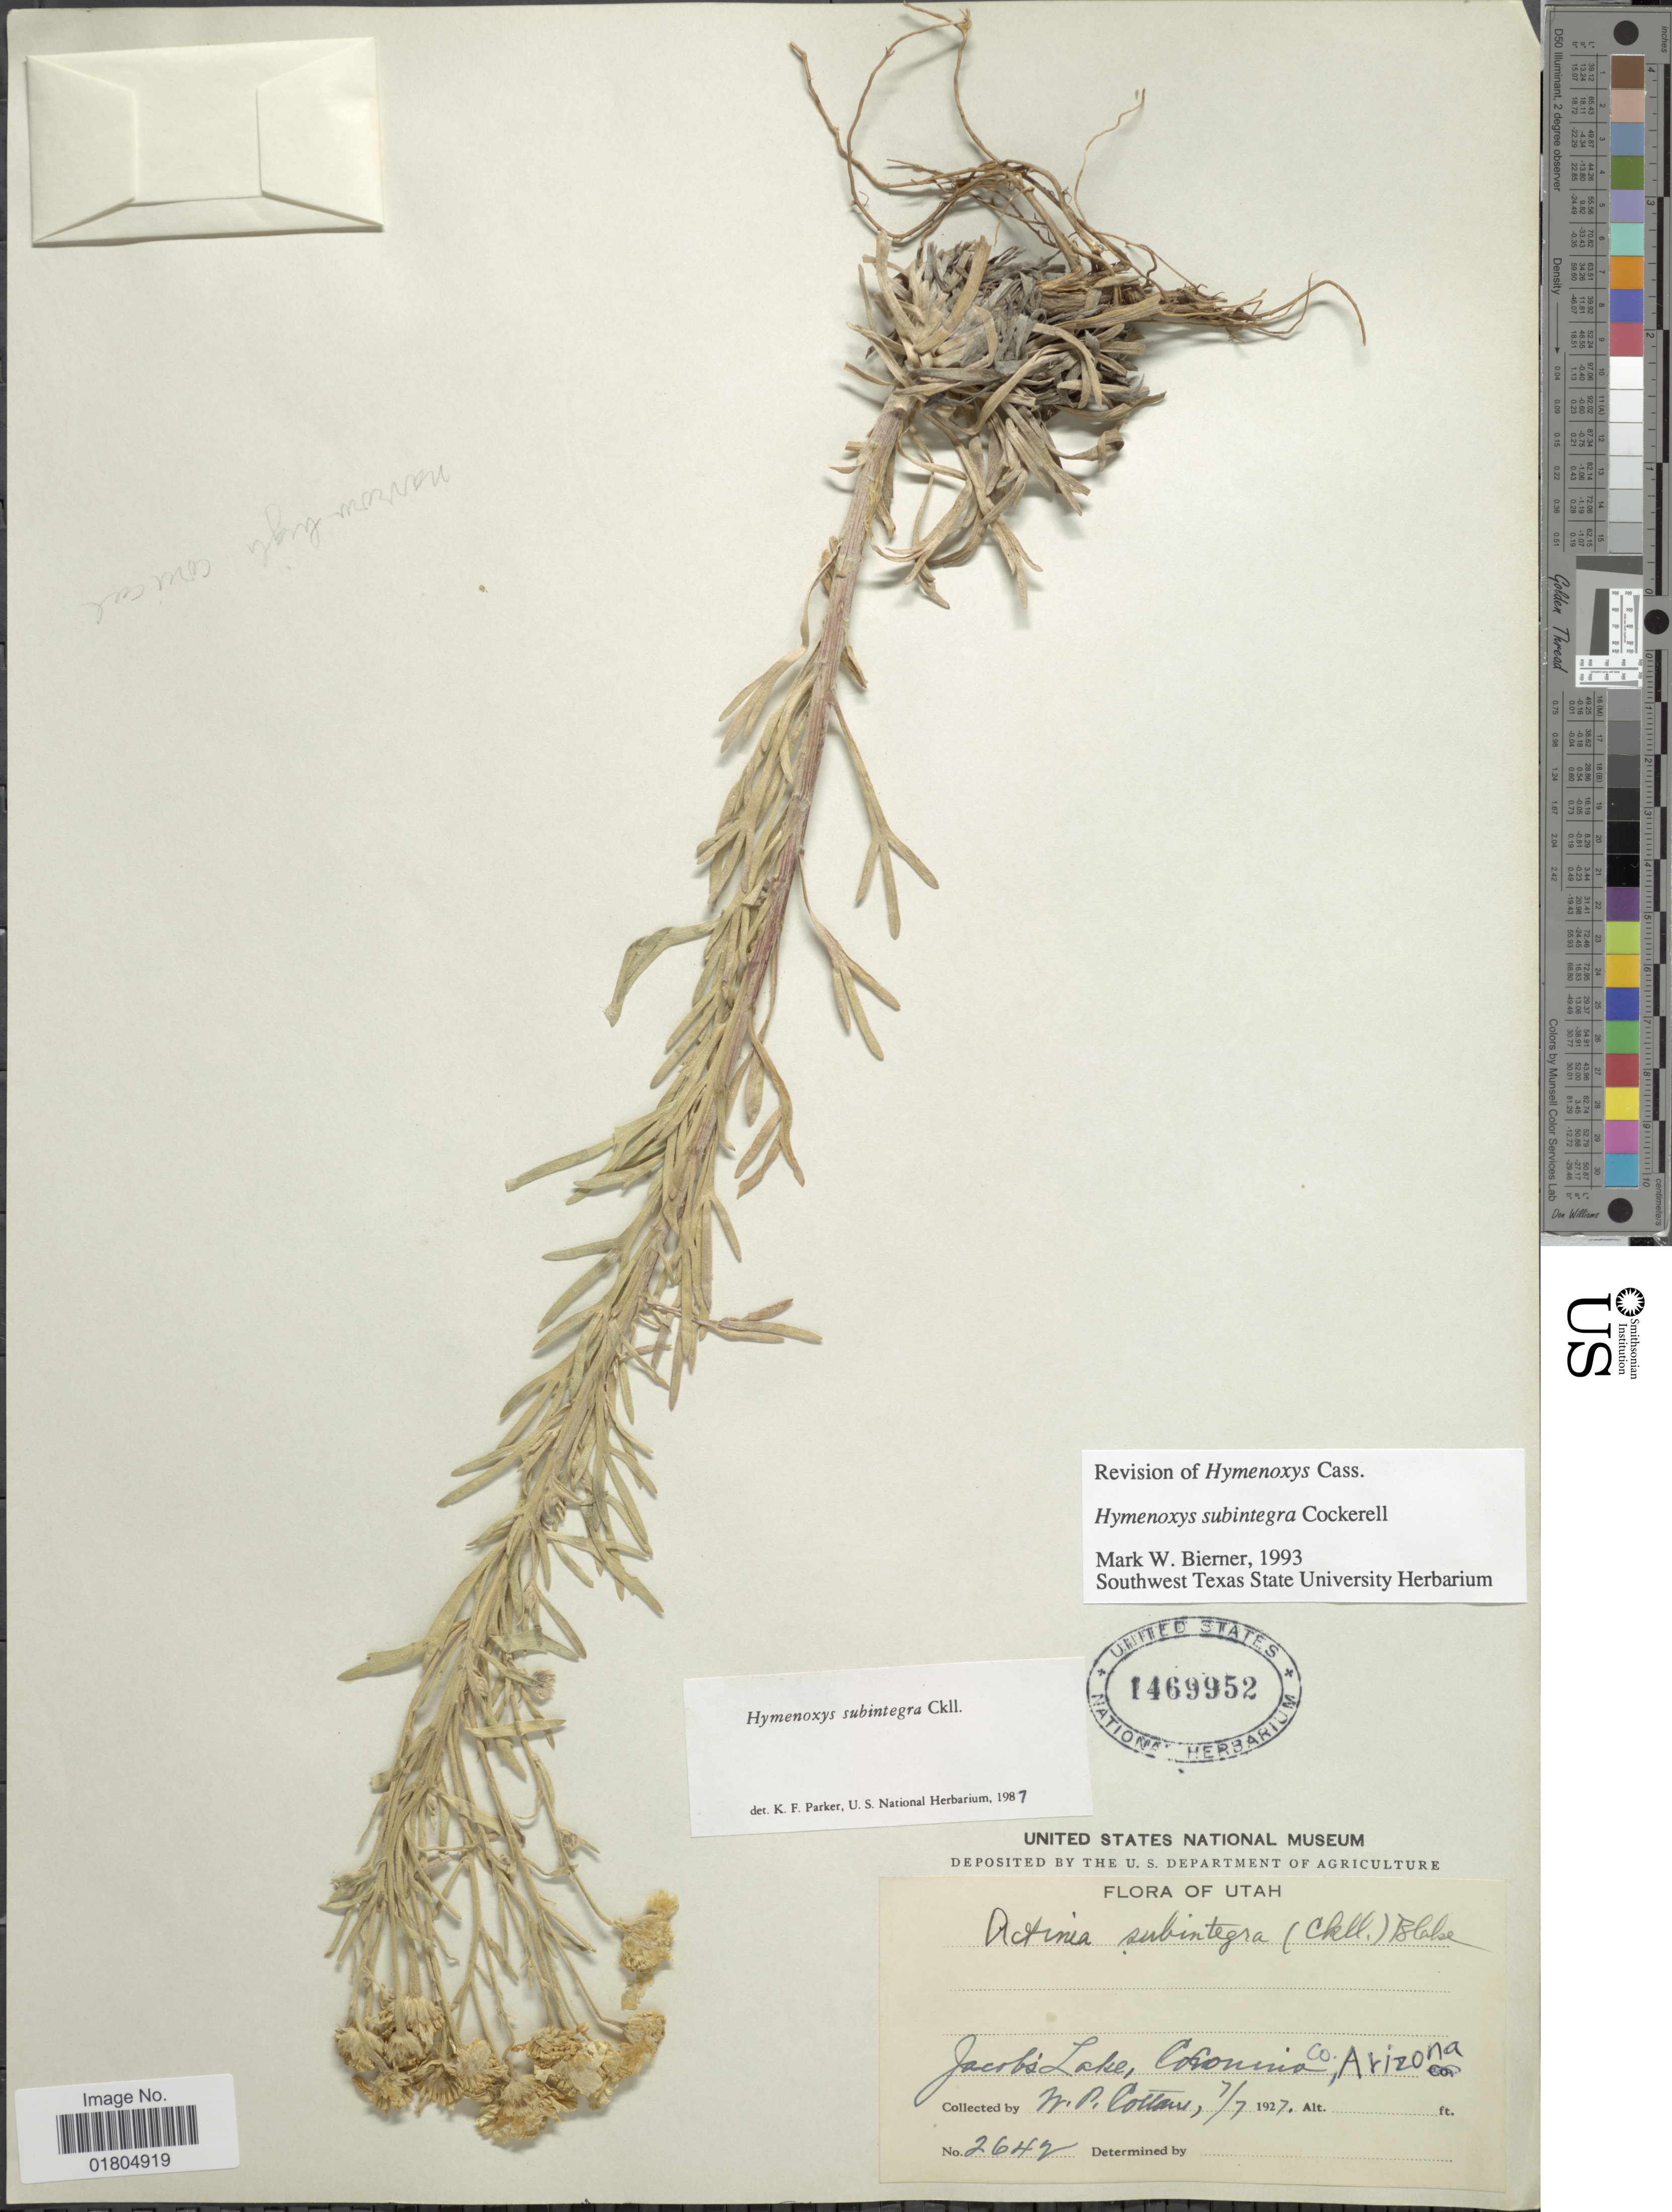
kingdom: Plantae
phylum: Tracheophyta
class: Magnoliopsida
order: Asterales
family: Asteraceae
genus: Hymenoxys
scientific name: Hymenoxys subintegra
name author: Cockerell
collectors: W. Cottam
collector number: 2642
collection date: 1927-07-07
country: United States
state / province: Arizona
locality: Jacob's Lake, Coconino Co.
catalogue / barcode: US 1469952